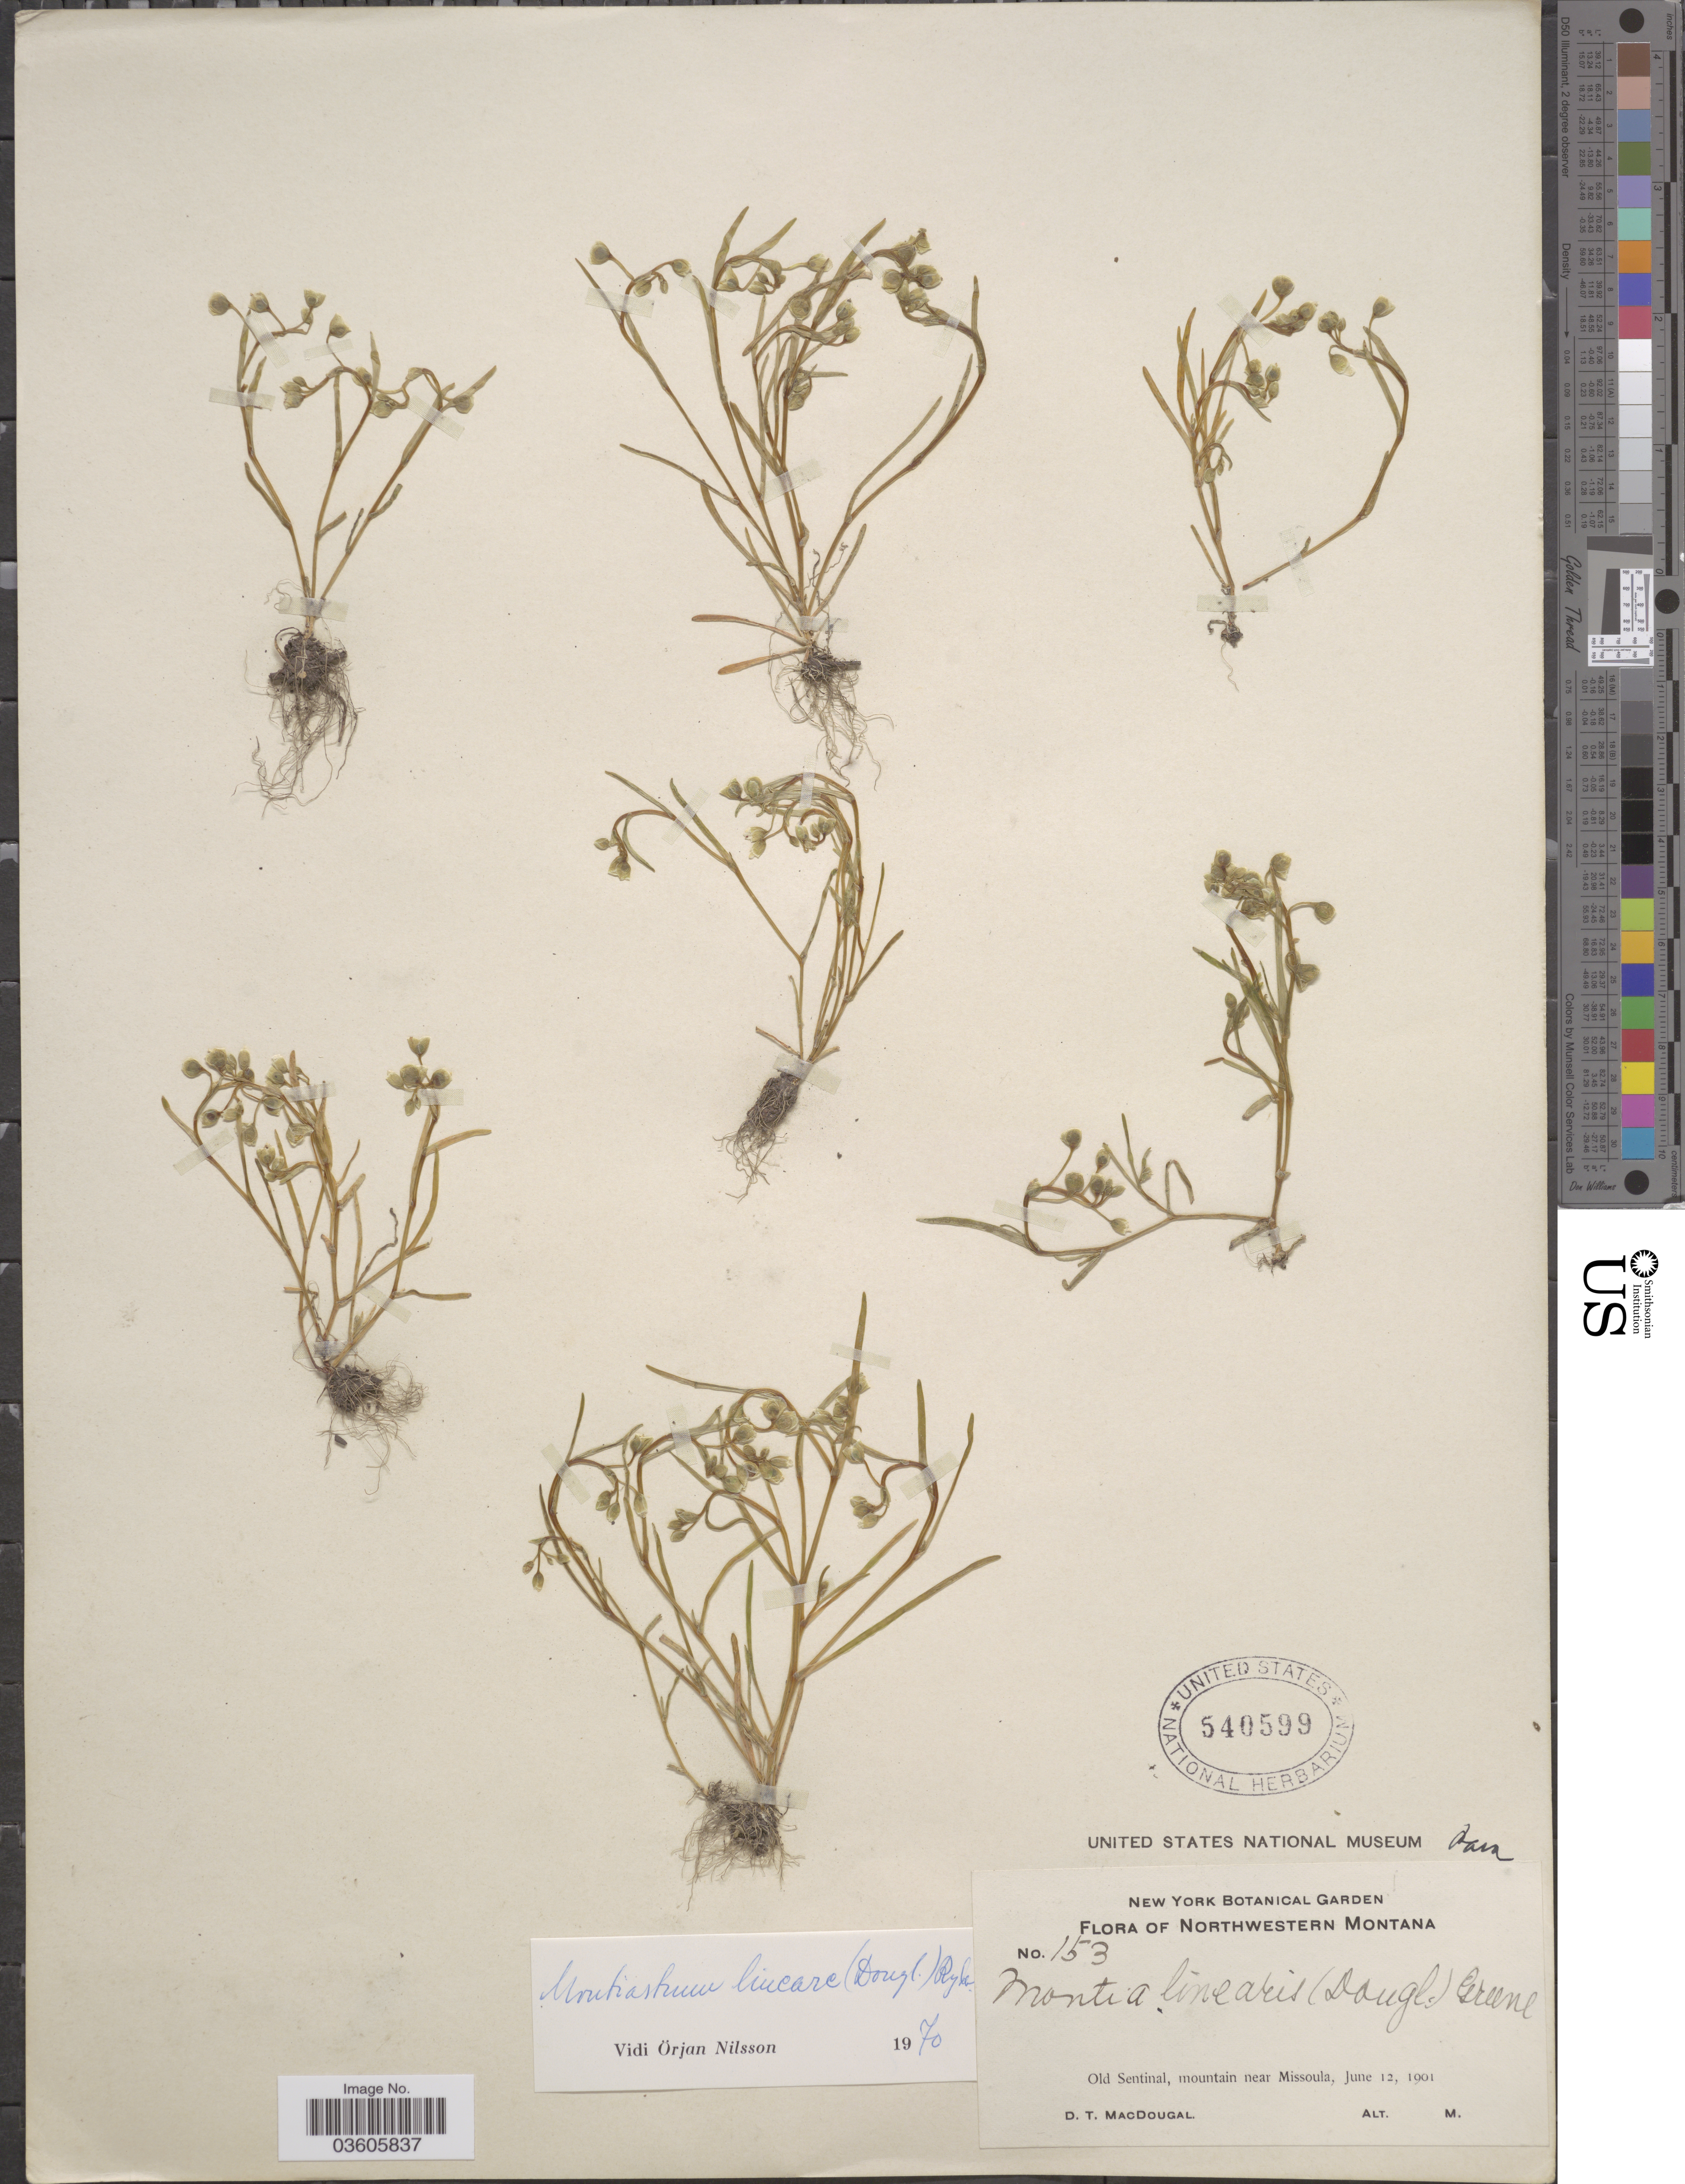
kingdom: Plantae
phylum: Tracheophyta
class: Magnoliopsida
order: Caryophyllales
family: Montiaceae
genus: Montia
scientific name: Montia linearis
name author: (Douglas) Greene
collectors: D. T. MacDougal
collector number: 153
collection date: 1901-06-12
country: United States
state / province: Montana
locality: Northwestern Montana. Old Sentinal, mountain near Missoula.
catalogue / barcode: US 540599